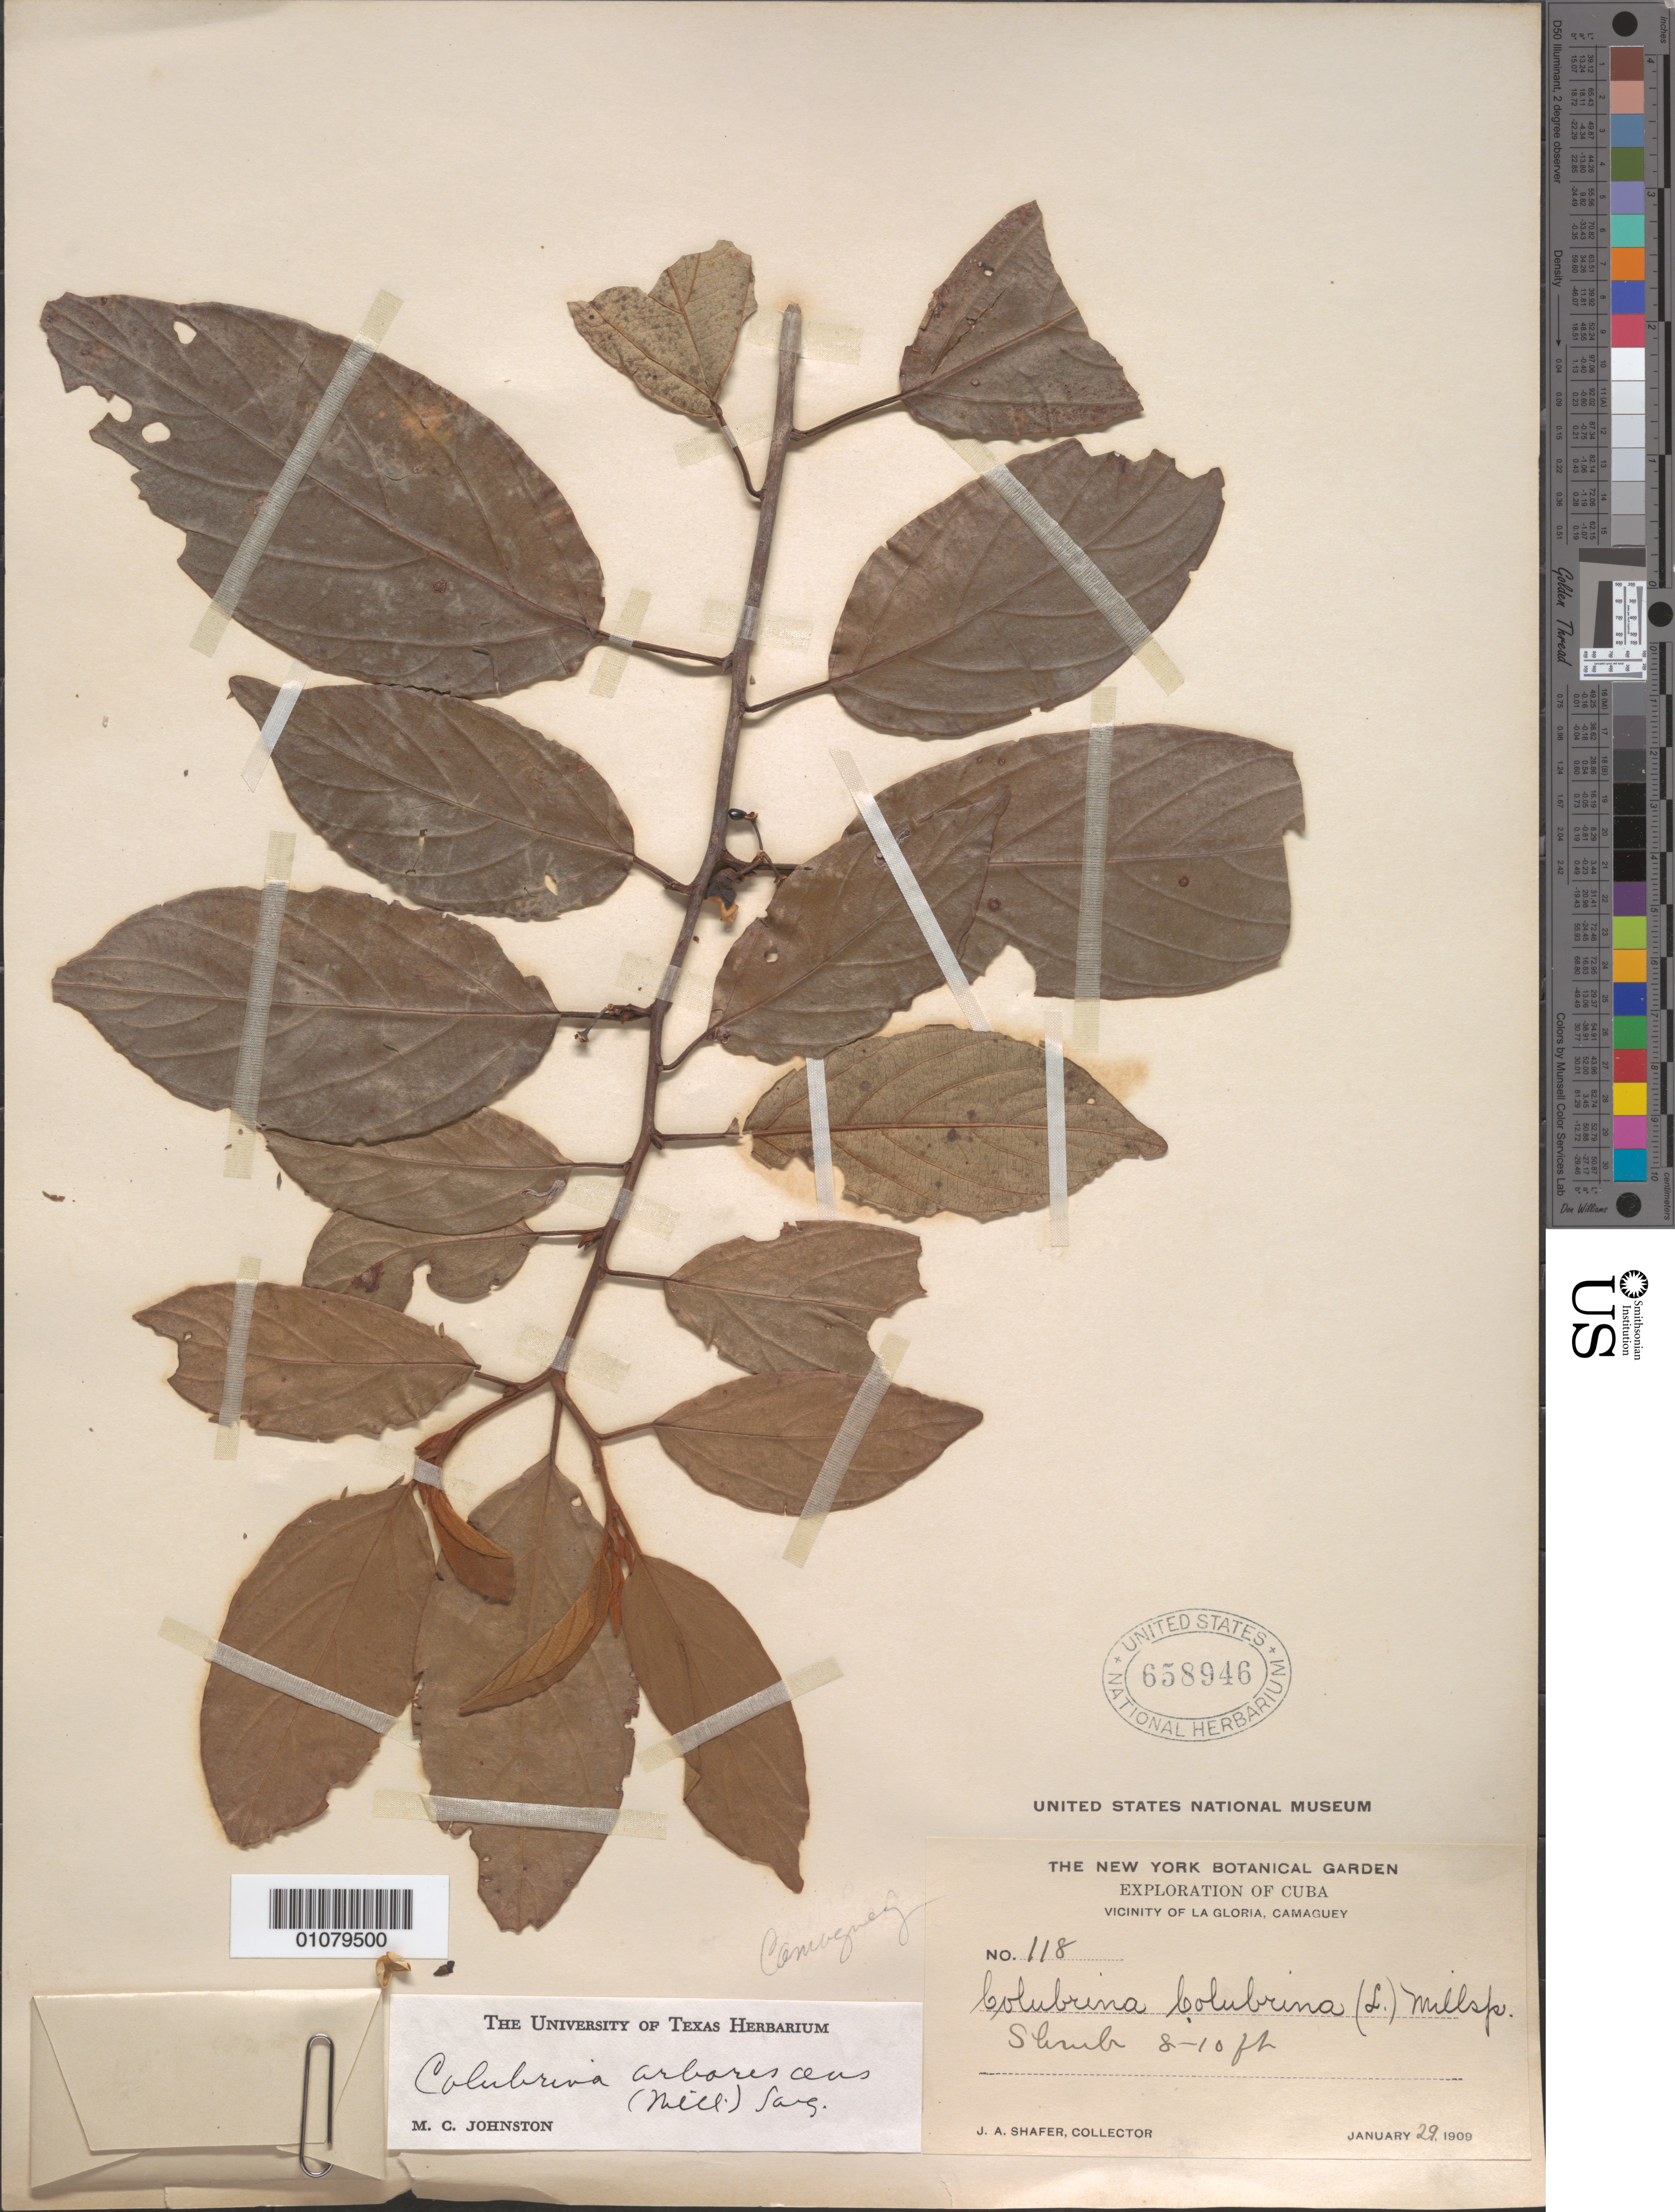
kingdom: Plantae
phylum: Tracheophyta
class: Magnoliopsida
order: Rosales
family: Rhamnaceae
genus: Colubrina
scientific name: Colubrina arborescens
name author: (Mill.) Sarg.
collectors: J. A. Shafer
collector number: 118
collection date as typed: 29 Jan 1909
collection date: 1909-01-29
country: Cuba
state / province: Camagüey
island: Cuba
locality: Vicinity of La Gloria, Camaguey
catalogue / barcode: US 658946